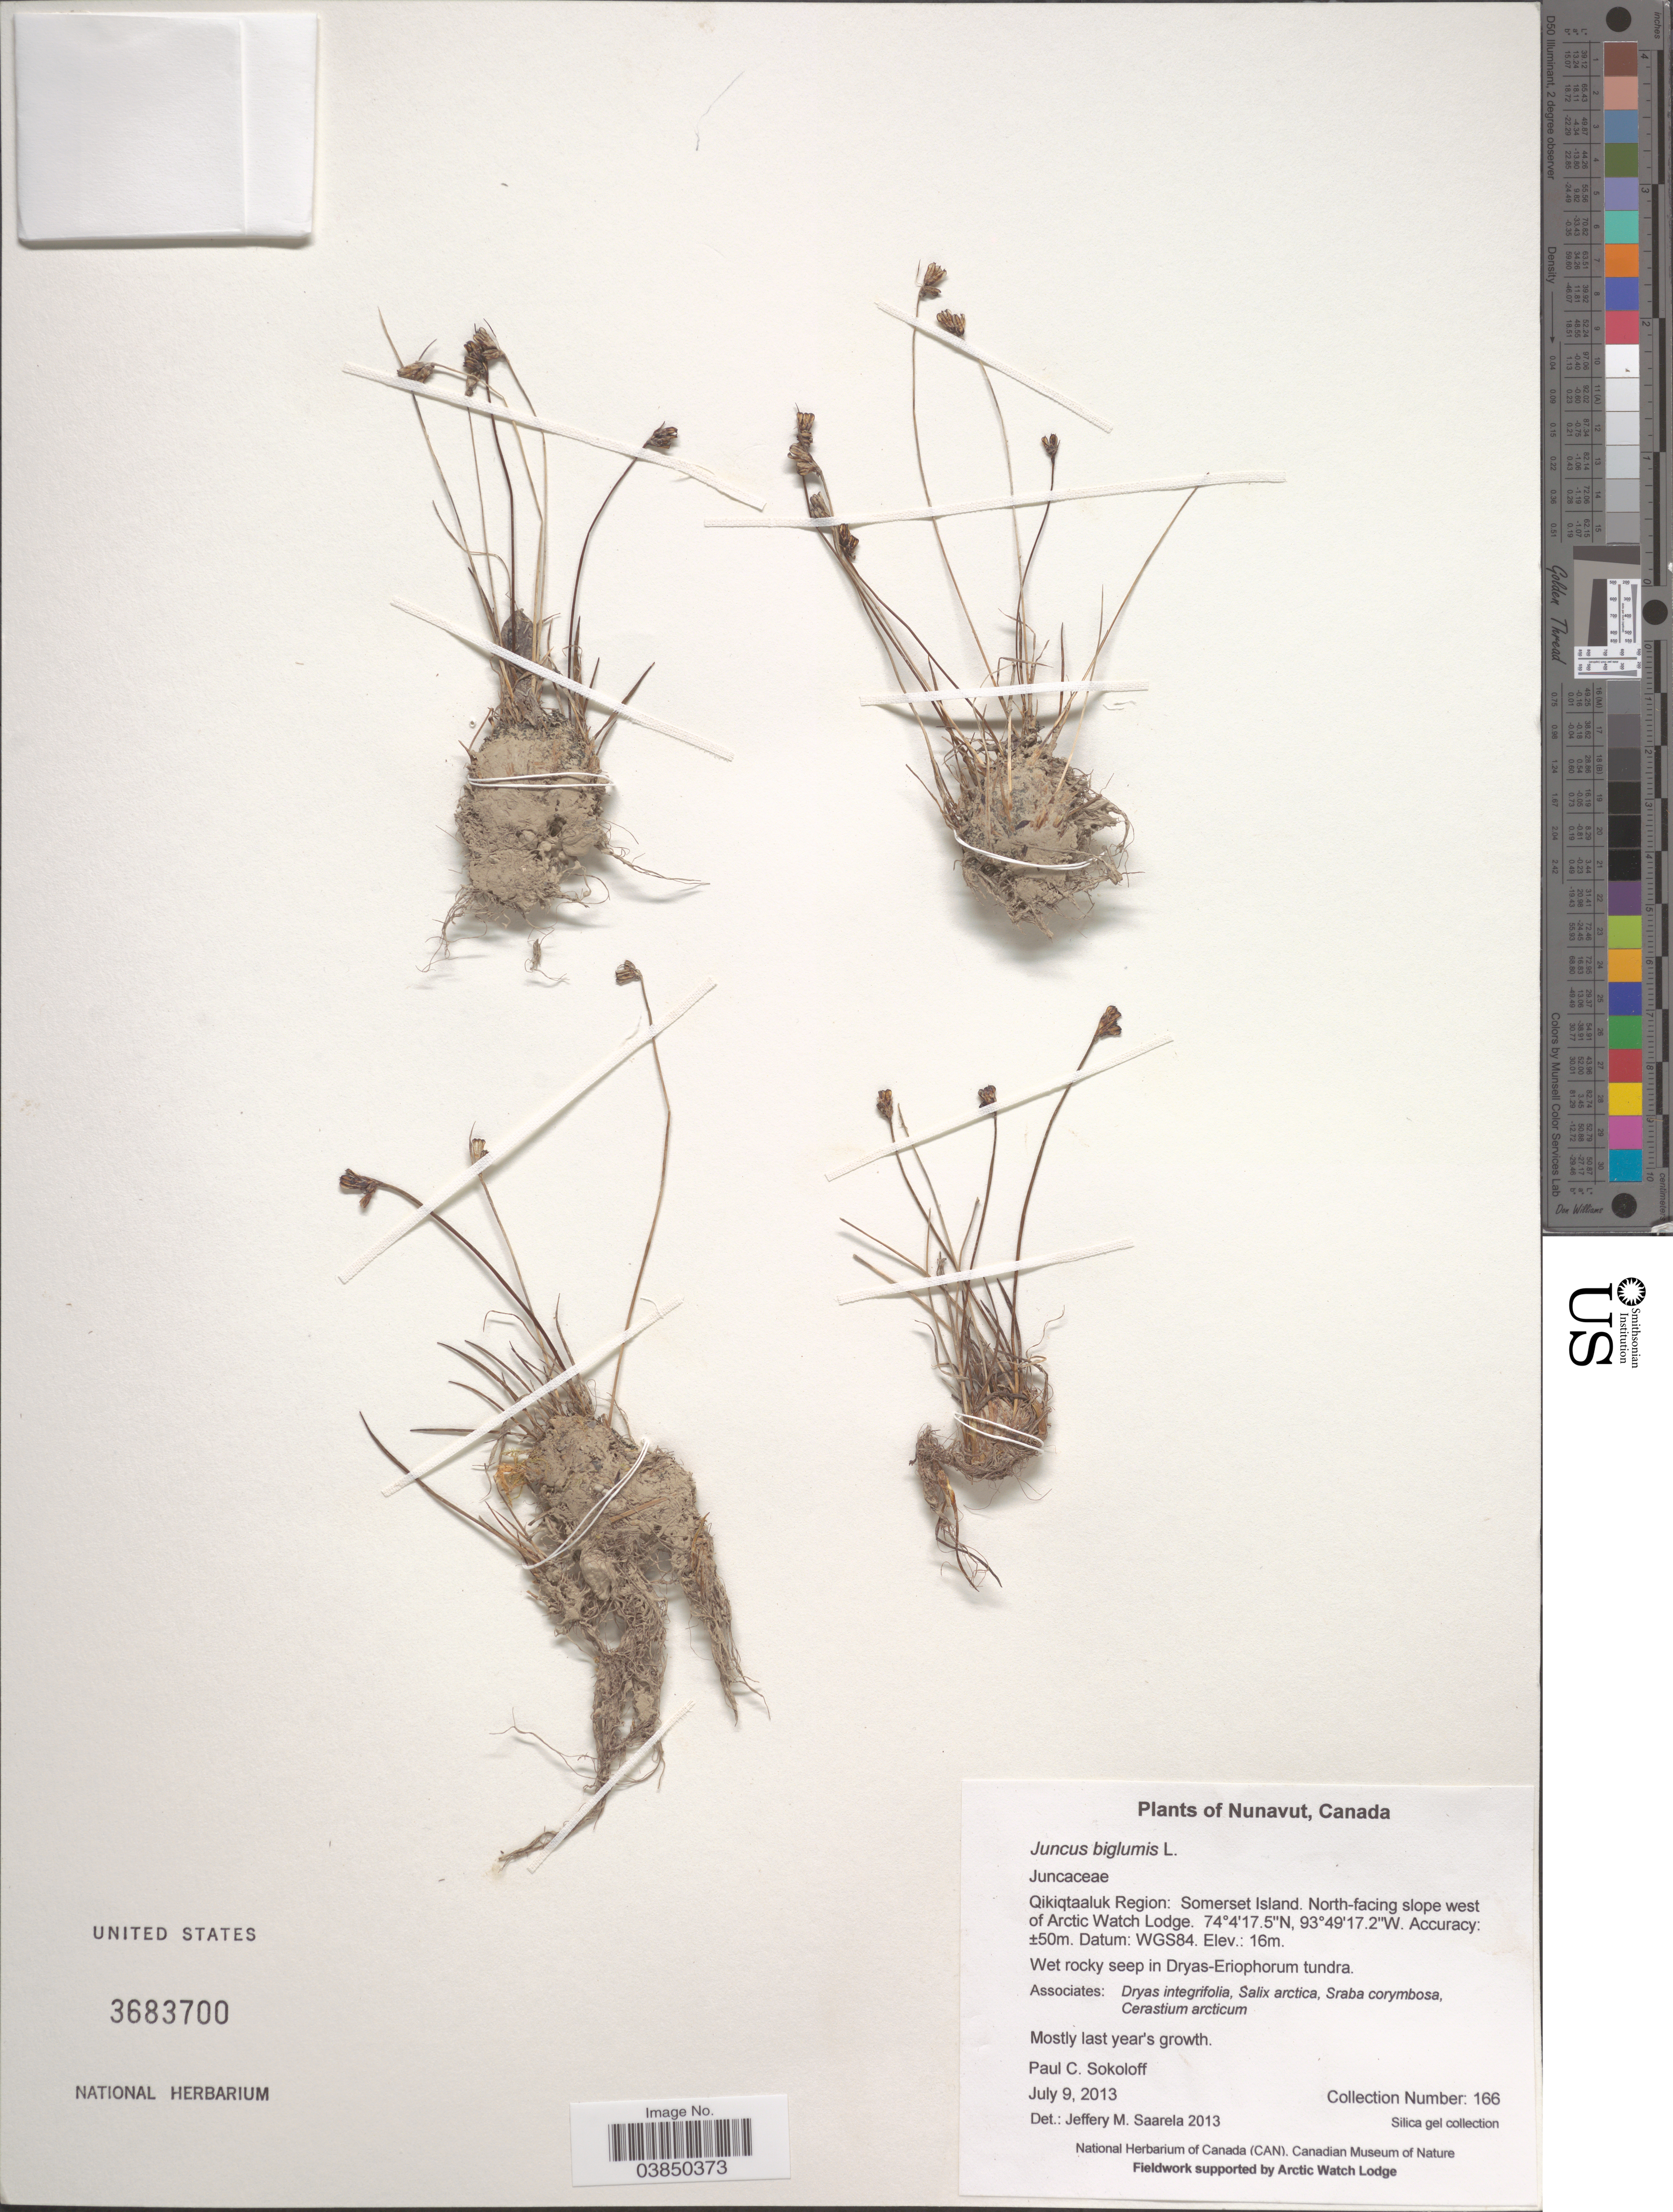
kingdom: Plantae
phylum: Tracheophyta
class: Liliopsida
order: Poales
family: Juncaceae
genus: Juncus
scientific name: Juncus biglumis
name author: L.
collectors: P. Sokoloff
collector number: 166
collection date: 2013-07-09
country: Canada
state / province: Nunavut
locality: Qikiqtaaluk Region: Somerset Island. North-facing slope west of Arctic Watch Lodge.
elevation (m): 16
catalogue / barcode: US 3683700